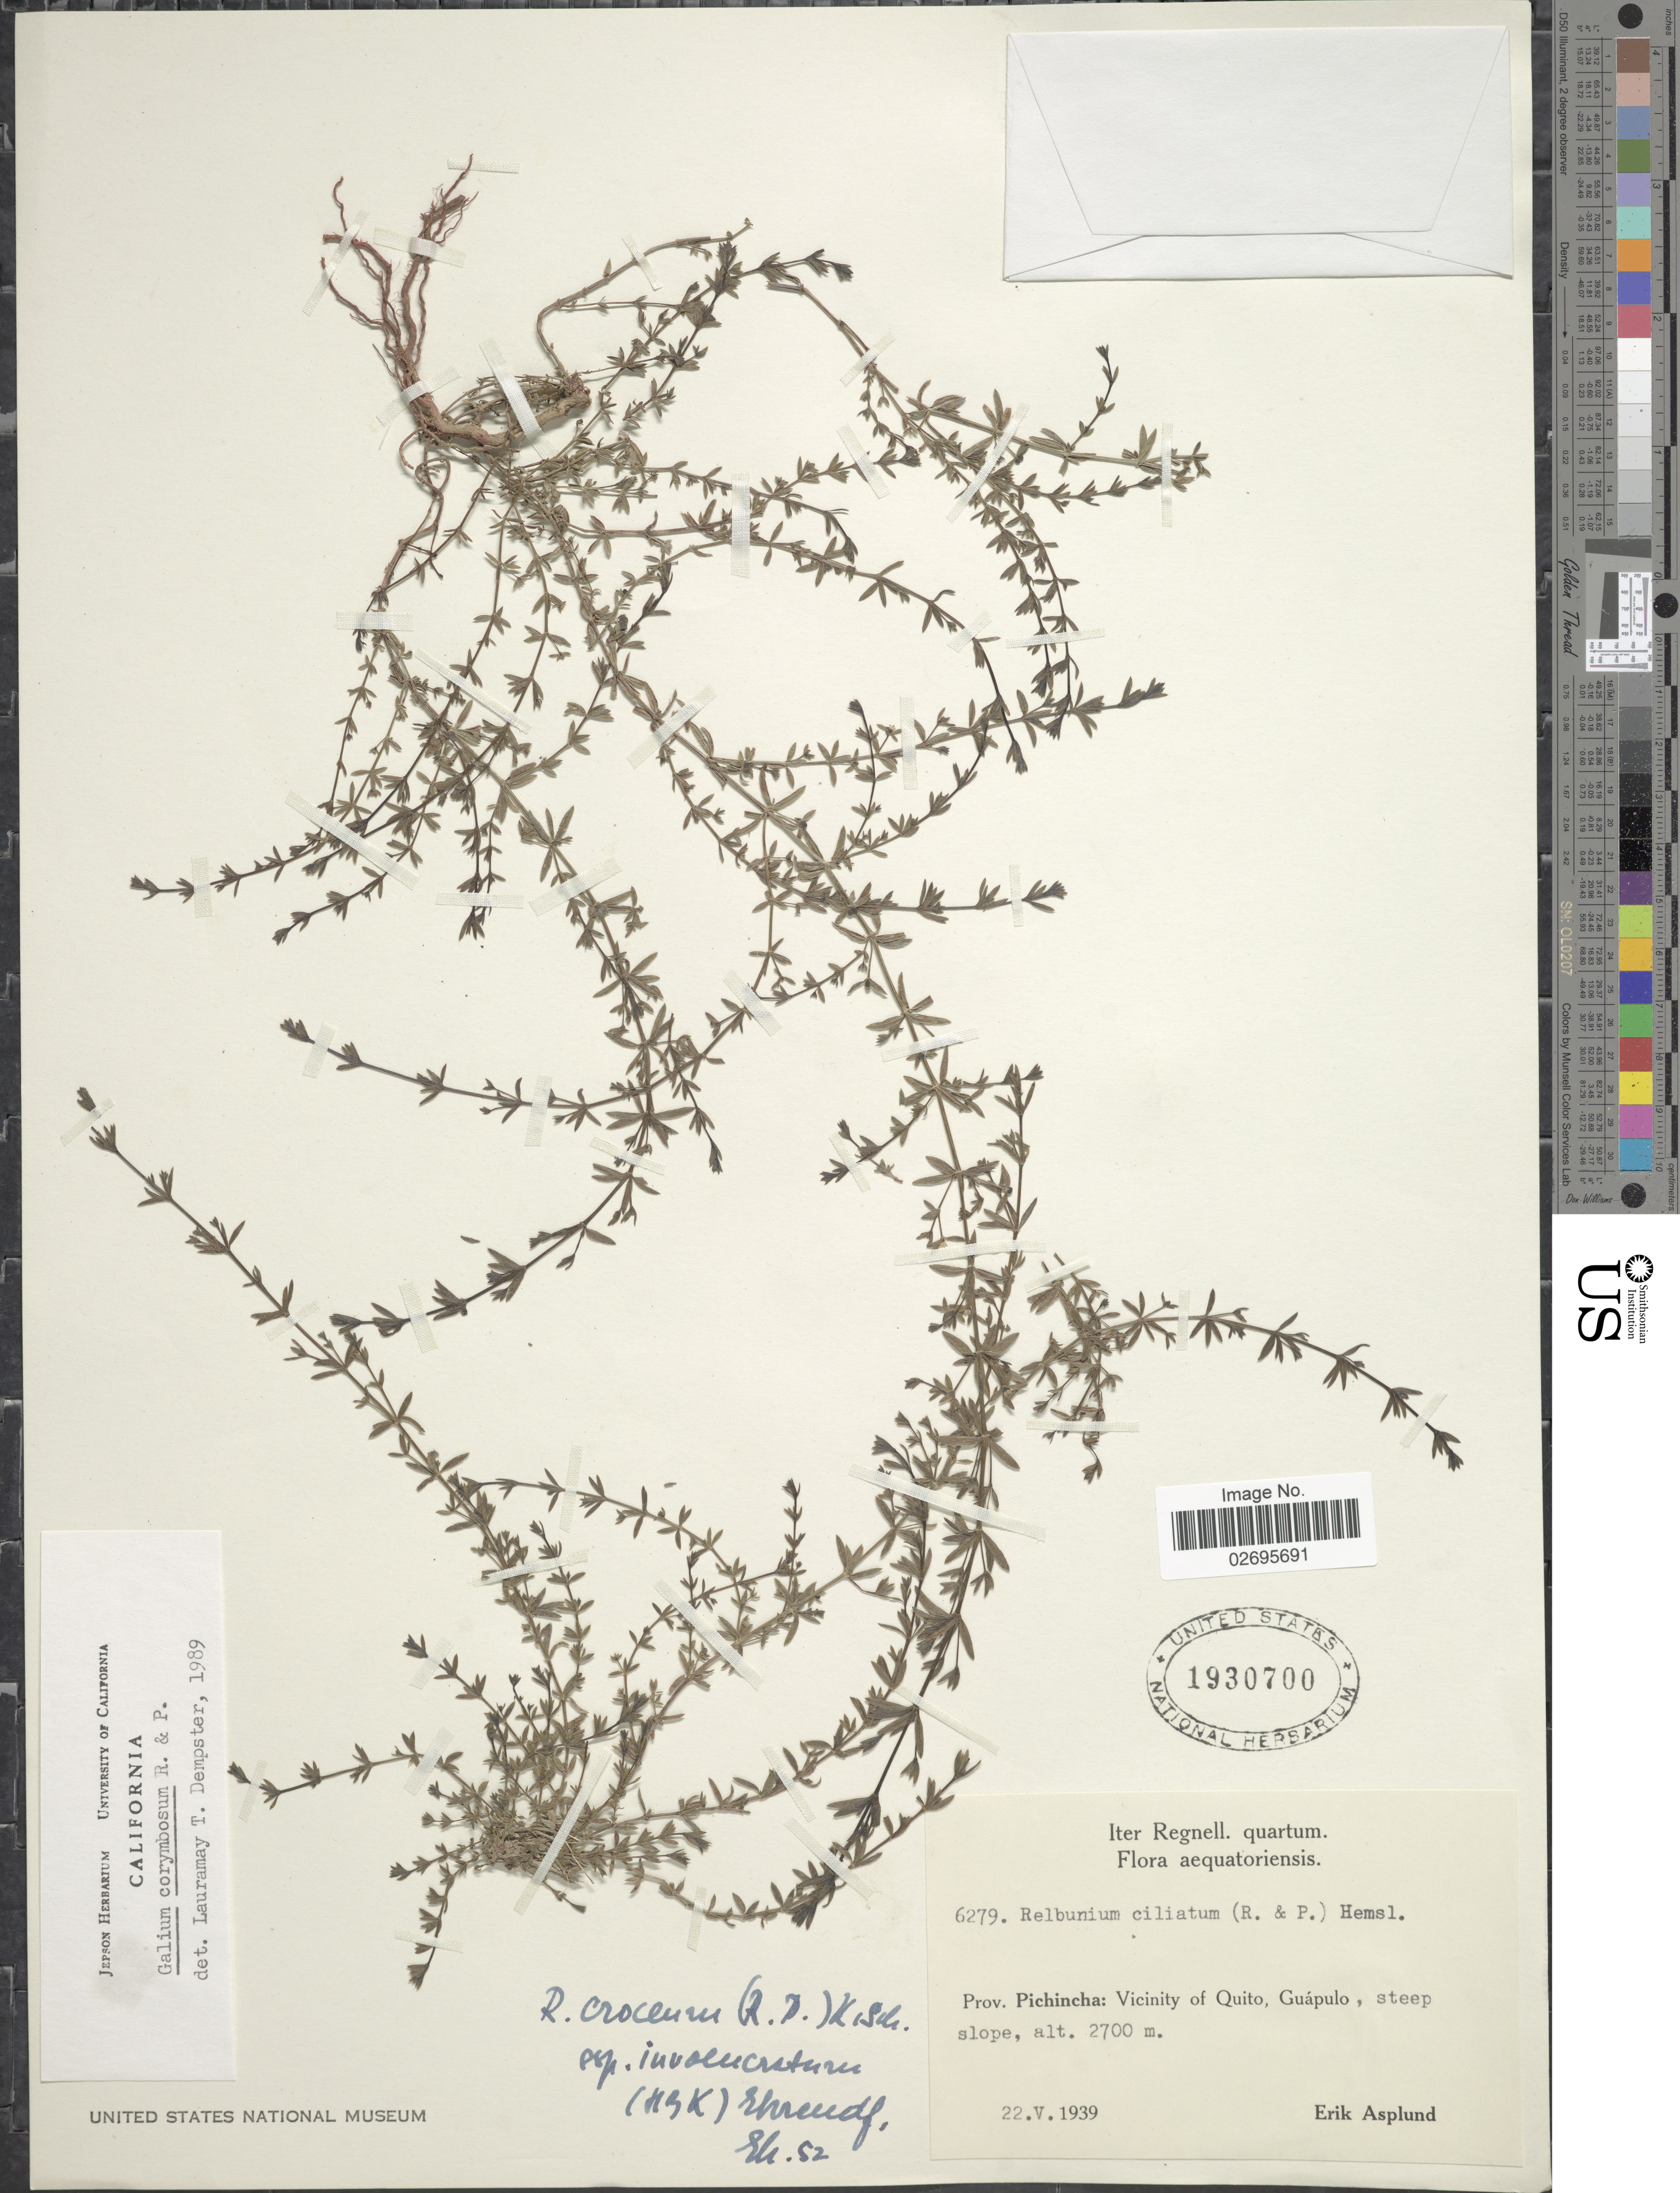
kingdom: Plantae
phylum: Tracheophyta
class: Magnoliopsida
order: Gentianales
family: Rubiaceae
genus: Galium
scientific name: Galium corymbosum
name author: Ruiz & Pav.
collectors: E. Asplund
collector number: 6279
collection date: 1939-05-22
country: Ecuador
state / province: Pichincha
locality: Prov. Pichincha: Vicinity of Quito, Guapulo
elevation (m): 2700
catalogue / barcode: US 1930700